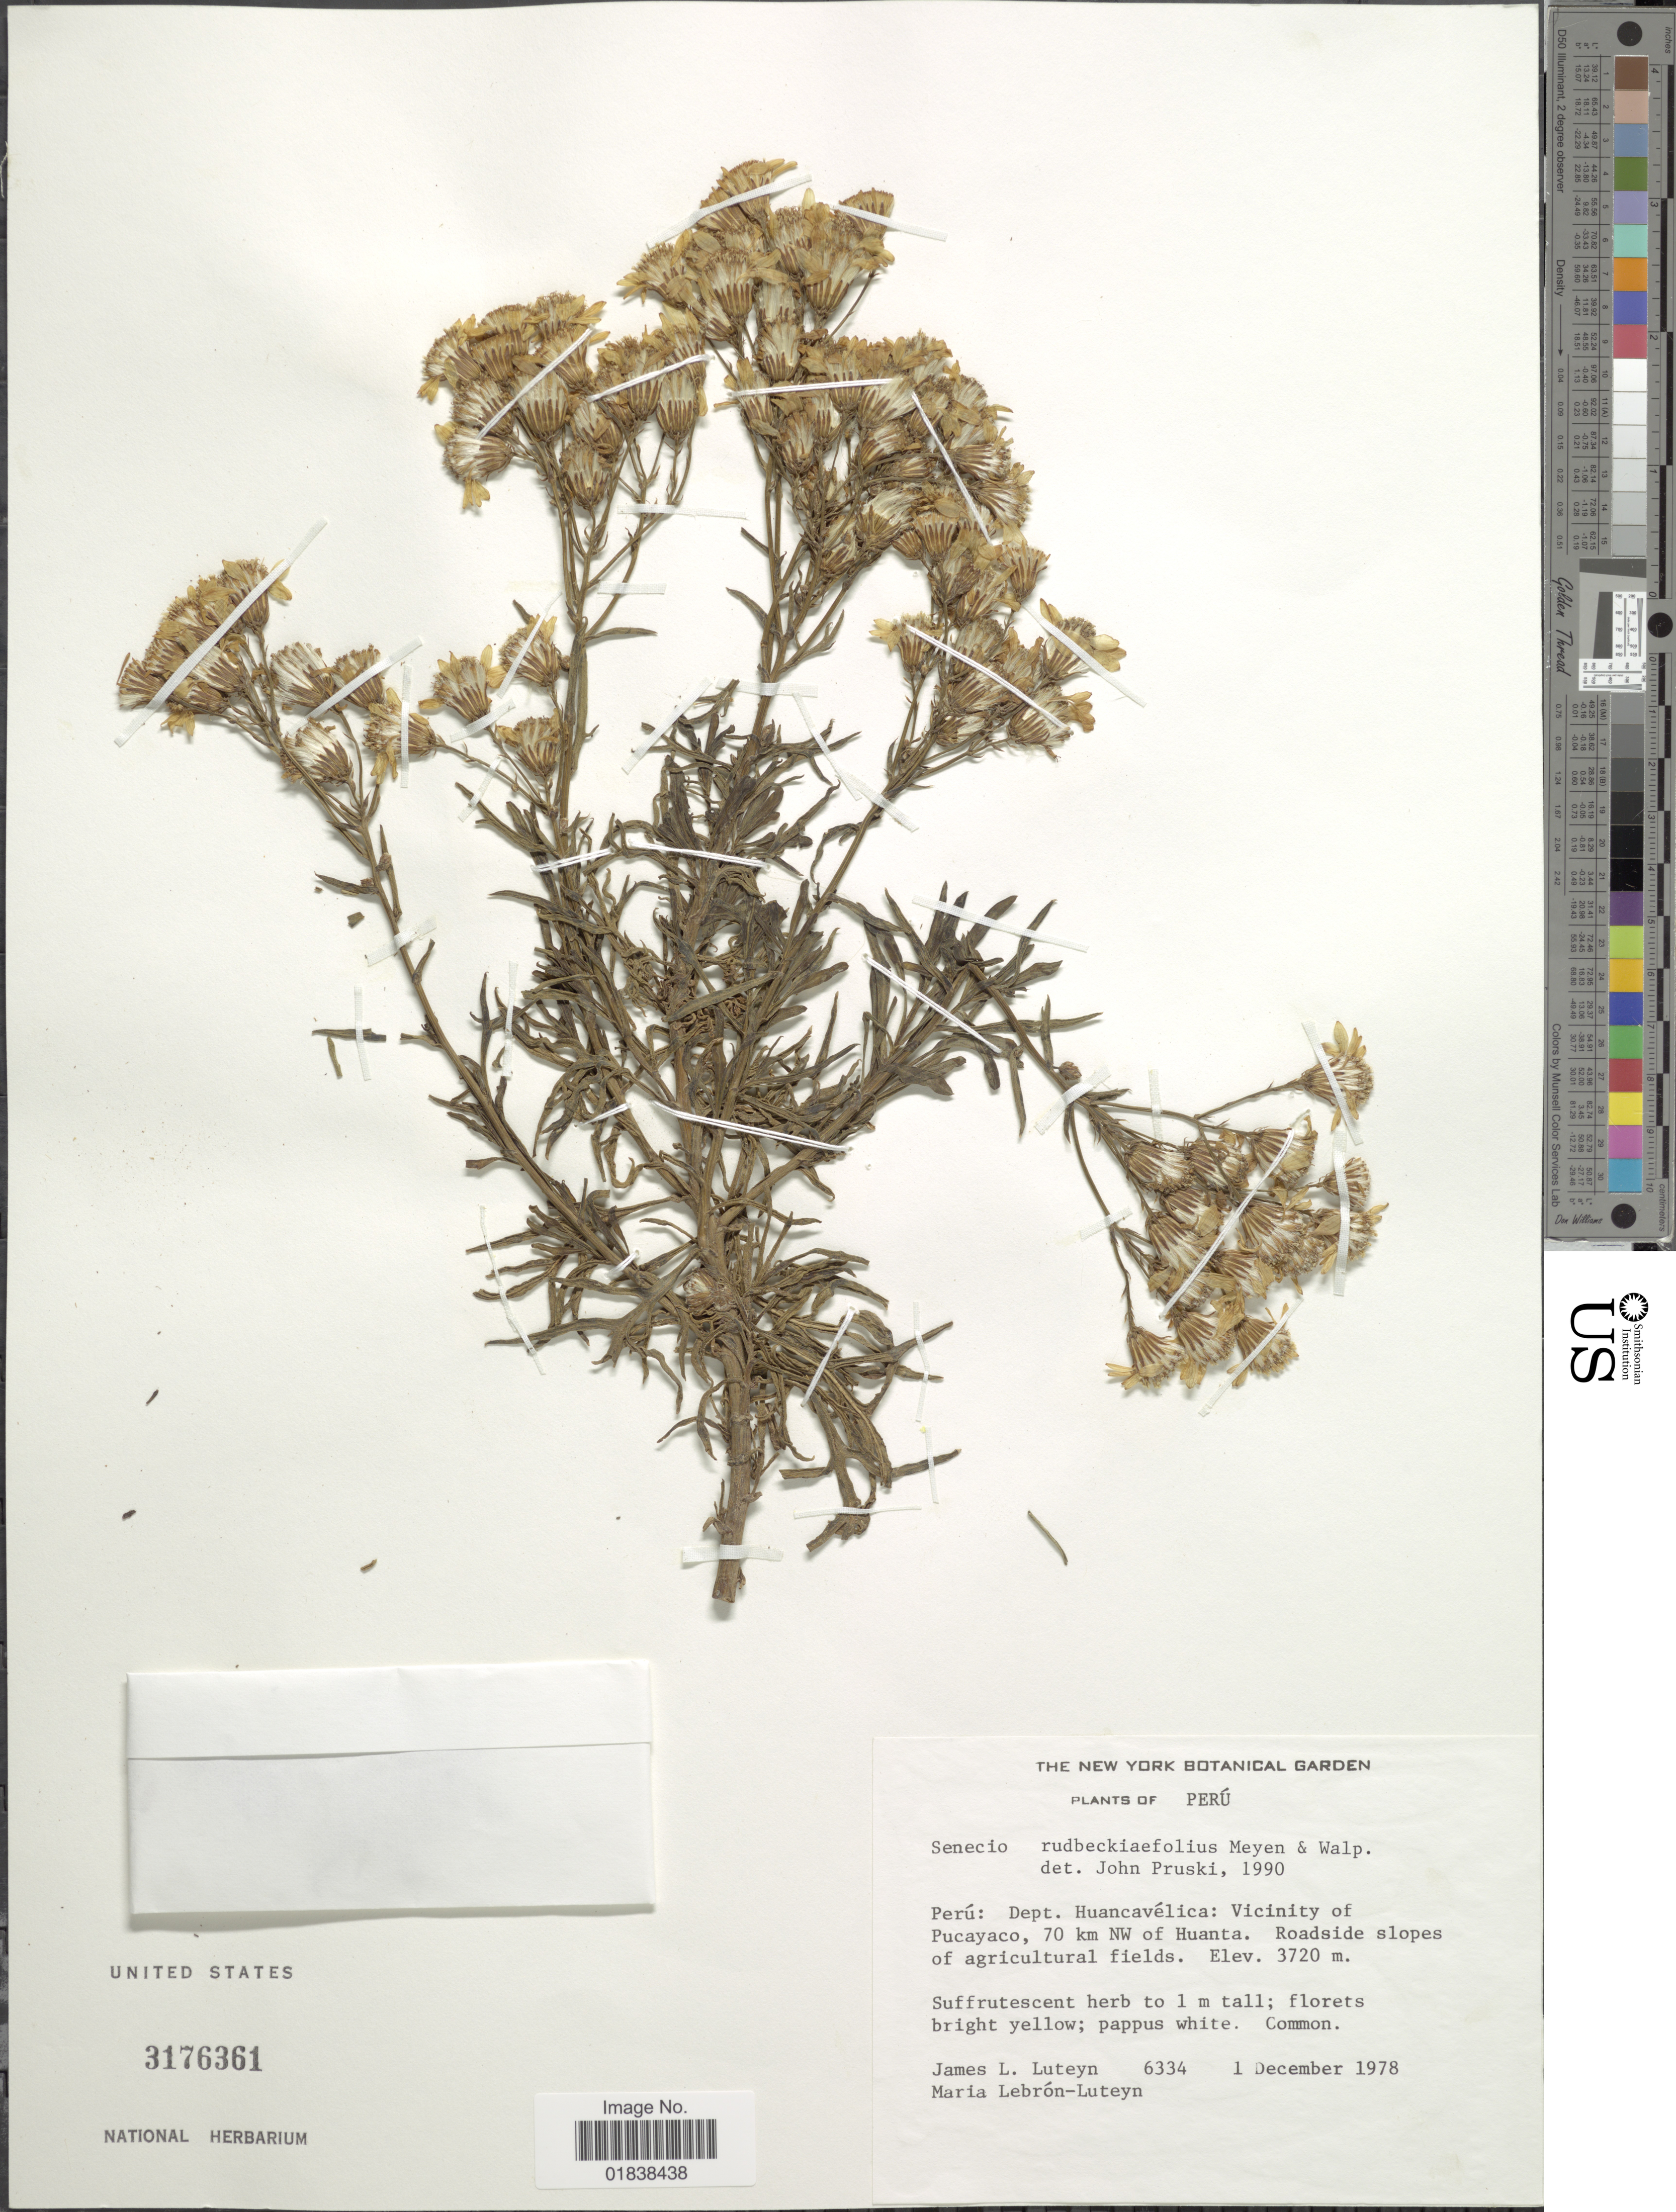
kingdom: Plantae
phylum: Tracheophyta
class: Magnoliopsida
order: Asterales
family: Asteraceae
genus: Senecio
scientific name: Senecio rudbeckiifolius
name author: Meyen & Walp.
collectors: J. L. Luteyn & M. L. Lebrón-Luteyn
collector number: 6334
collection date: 1978-12-01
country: Peru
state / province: Huancavelica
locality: Vicinity of Pucayaco, 70 km NW of Huanta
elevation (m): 3720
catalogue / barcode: US 3176361